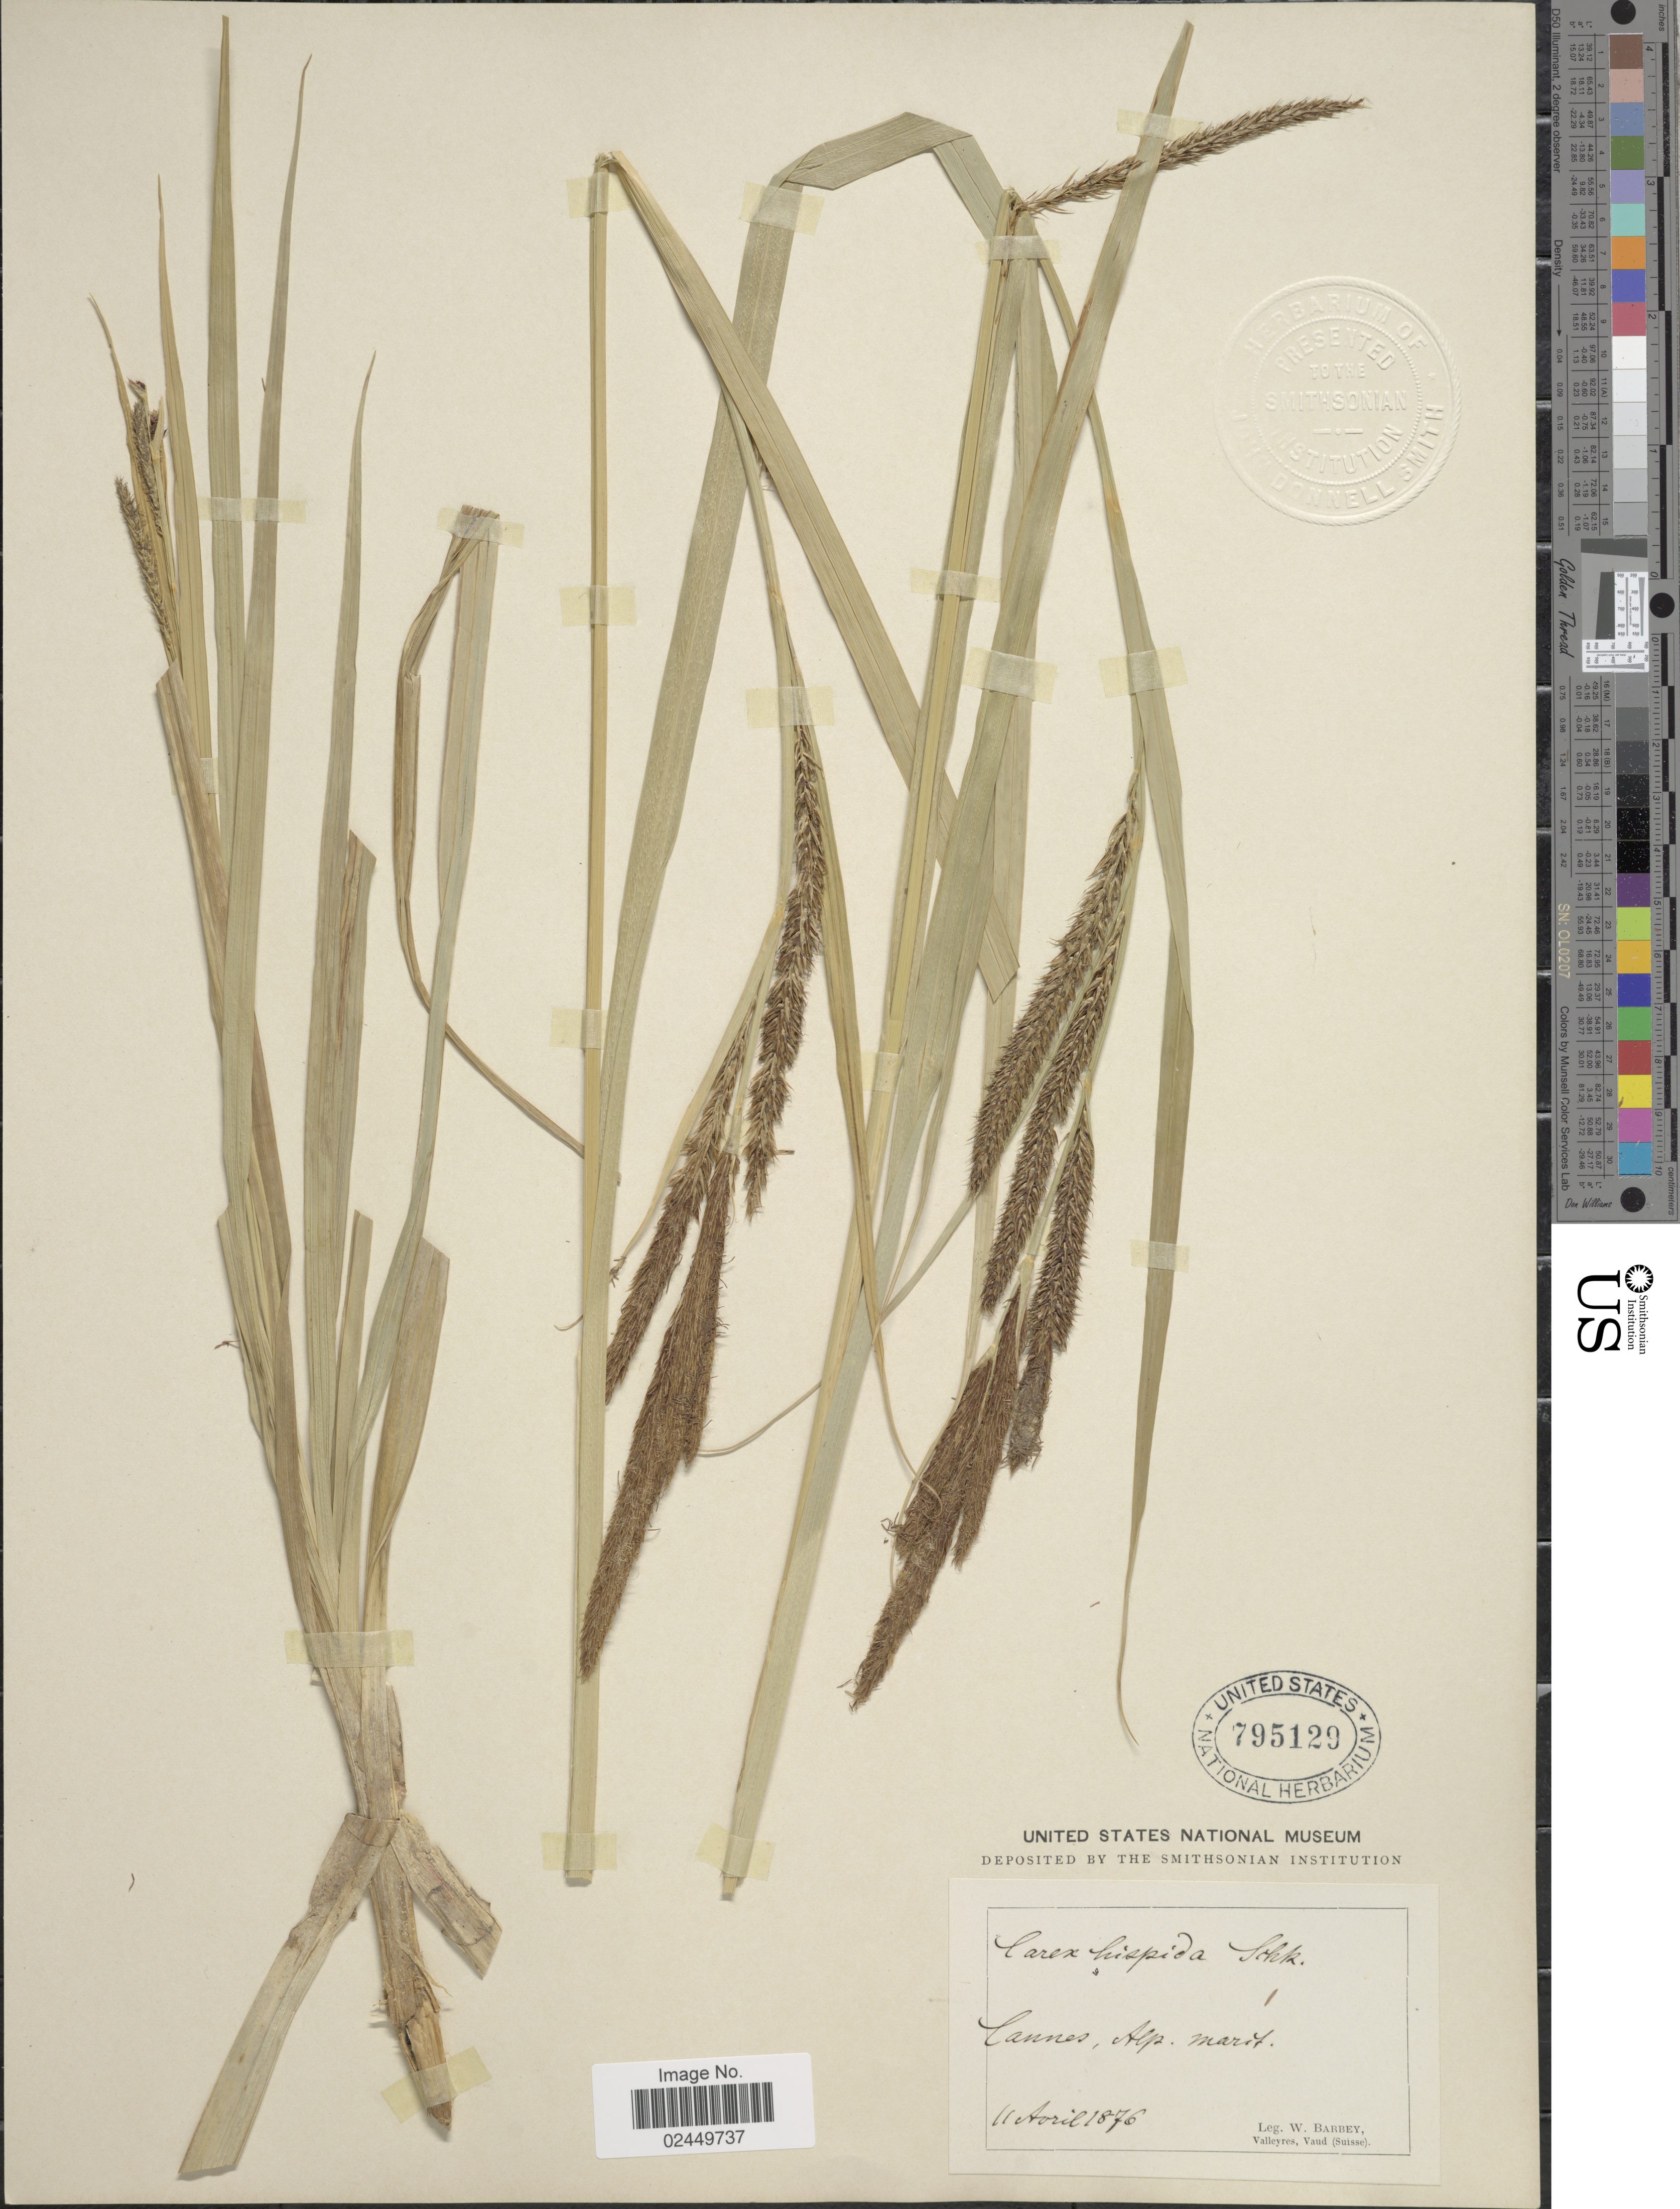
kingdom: Plantae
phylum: Tracheophyta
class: Liliopsida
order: Poales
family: Cyperaceae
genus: Carex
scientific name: Carex hispida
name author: Willd. ex Schkuhr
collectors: W. Barbey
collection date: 1876-04-11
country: France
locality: Cannes, Alp. marit.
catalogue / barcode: US 795129